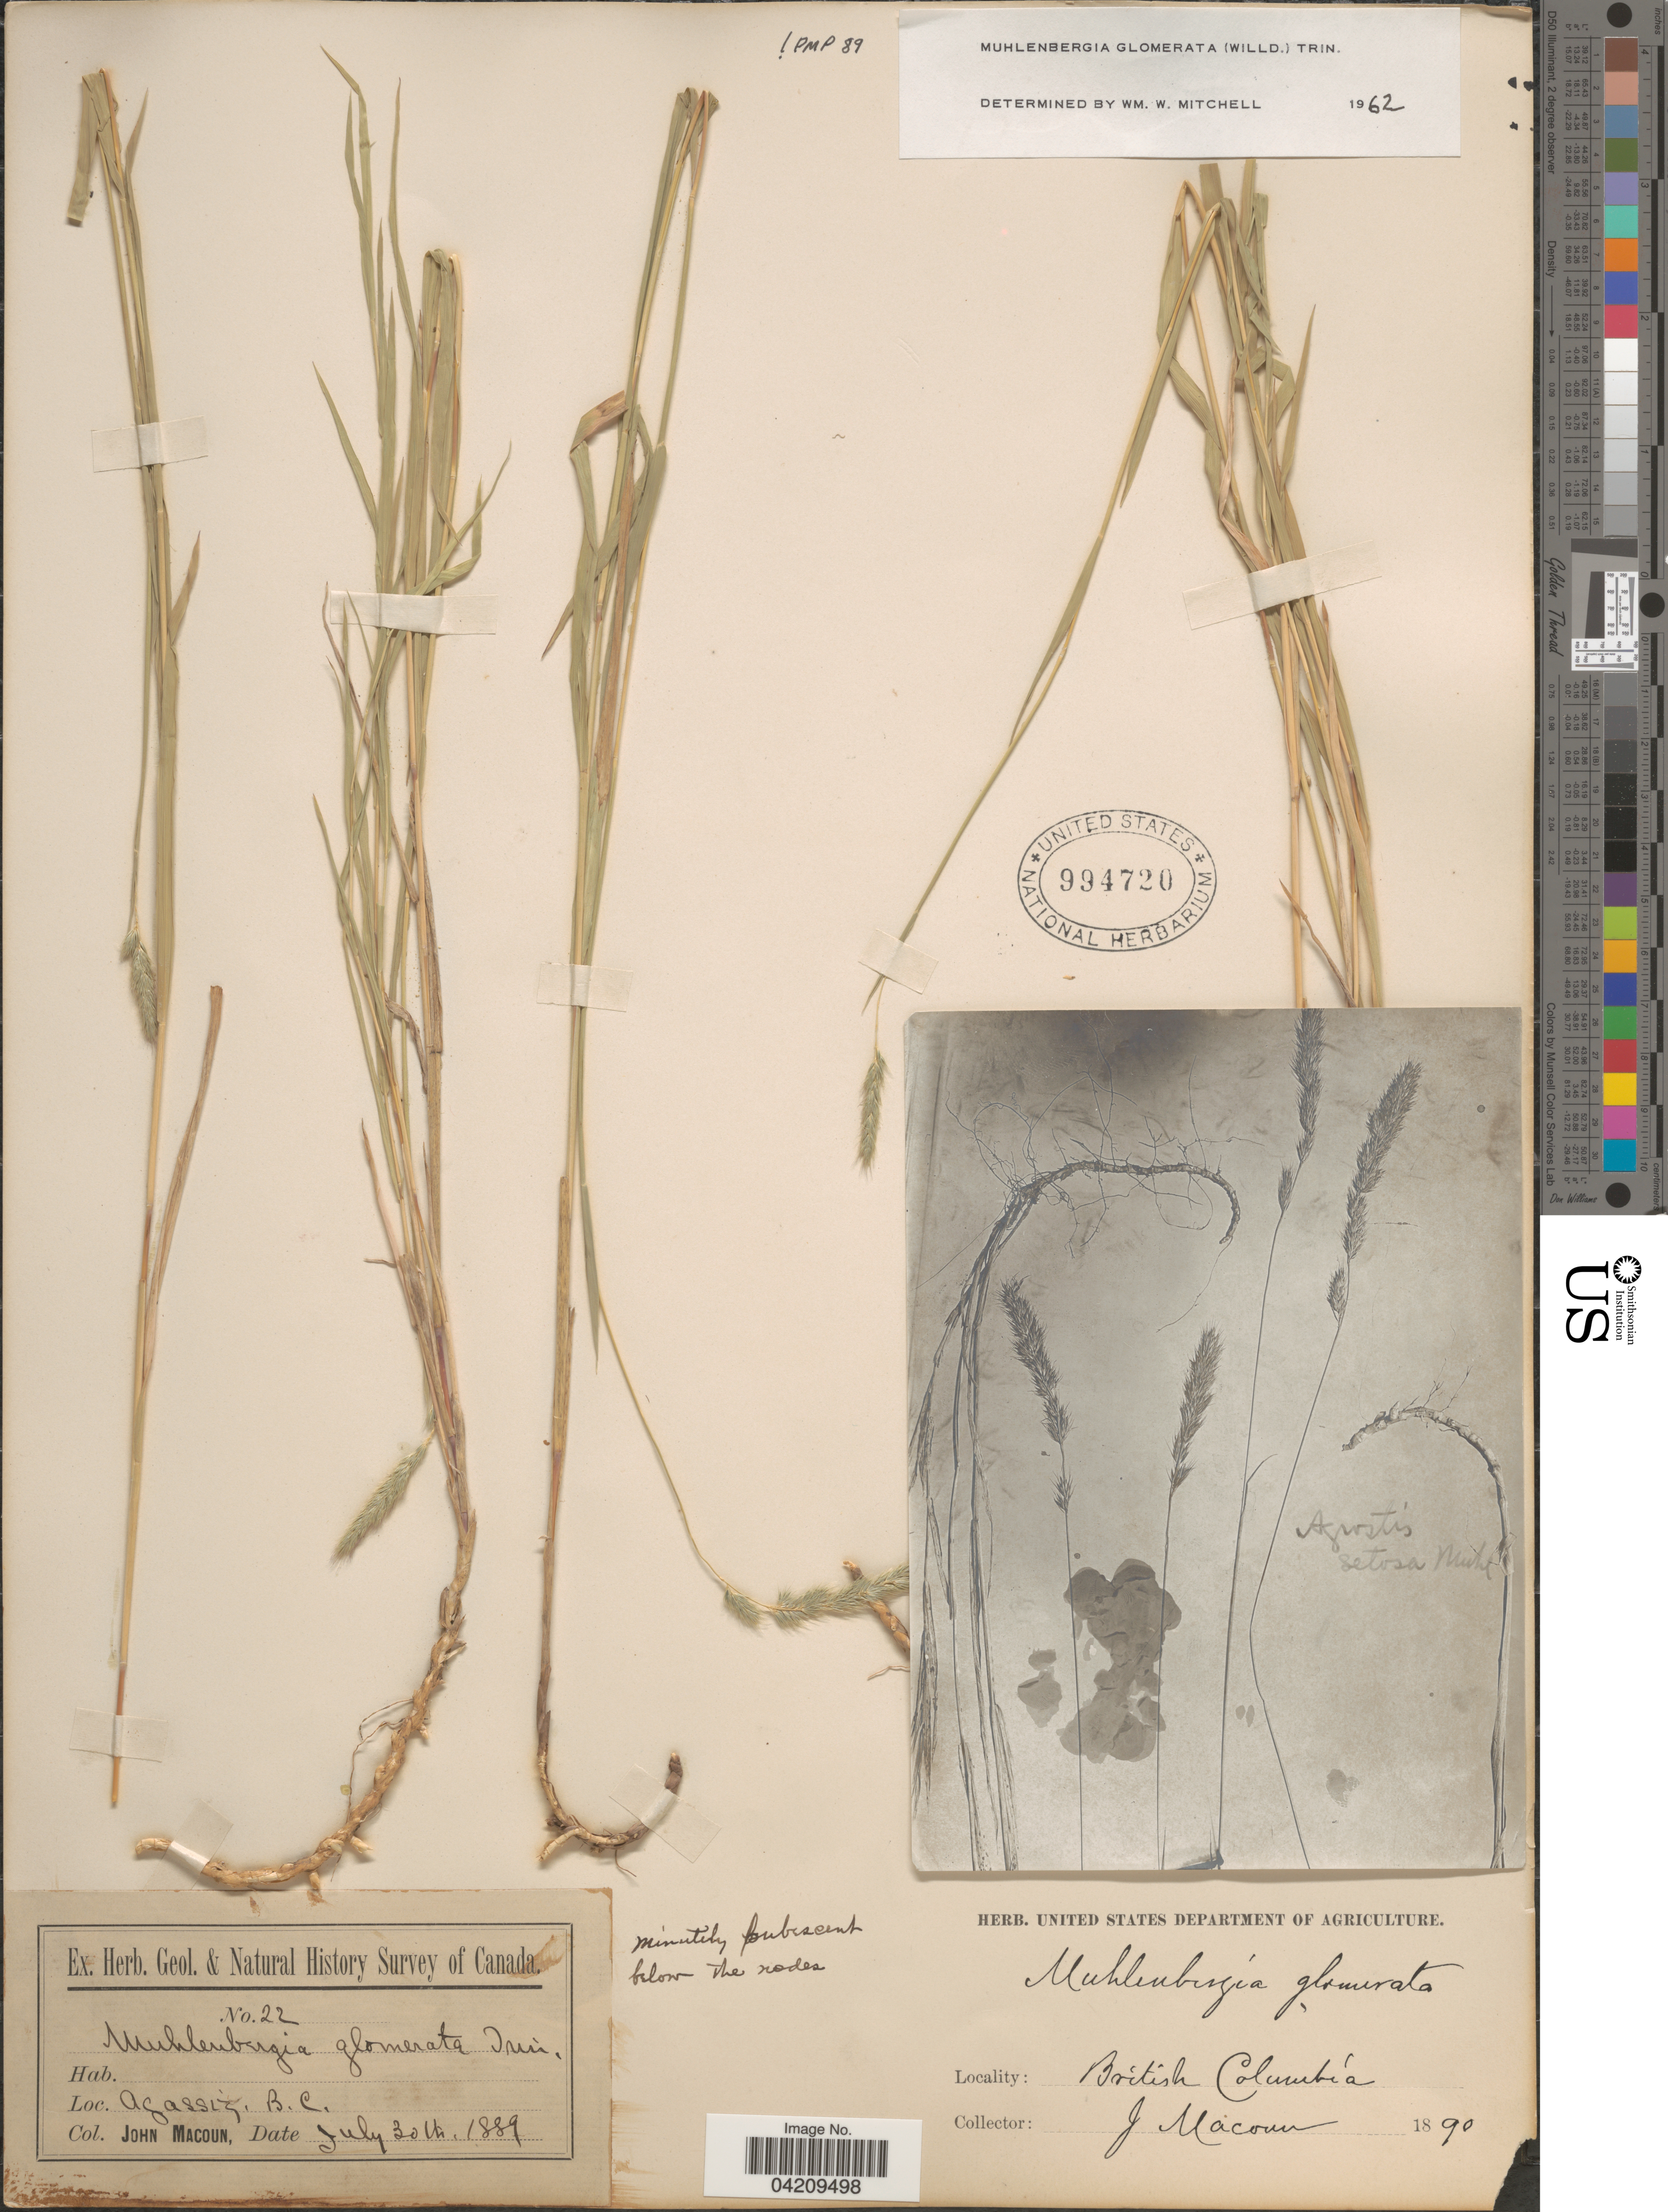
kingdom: Plantae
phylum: Tracheophyta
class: Liliopsida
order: Poales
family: Poaceae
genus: Muhlenbergia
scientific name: Muhlenbergia glomerata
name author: (Willd.) Trin.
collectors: J. Macoun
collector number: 22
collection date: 1889-07-30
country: Canada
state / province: British Columbia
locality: Geol. & Natural History Survey of Canada. Agassiz.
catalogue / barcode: US 994720